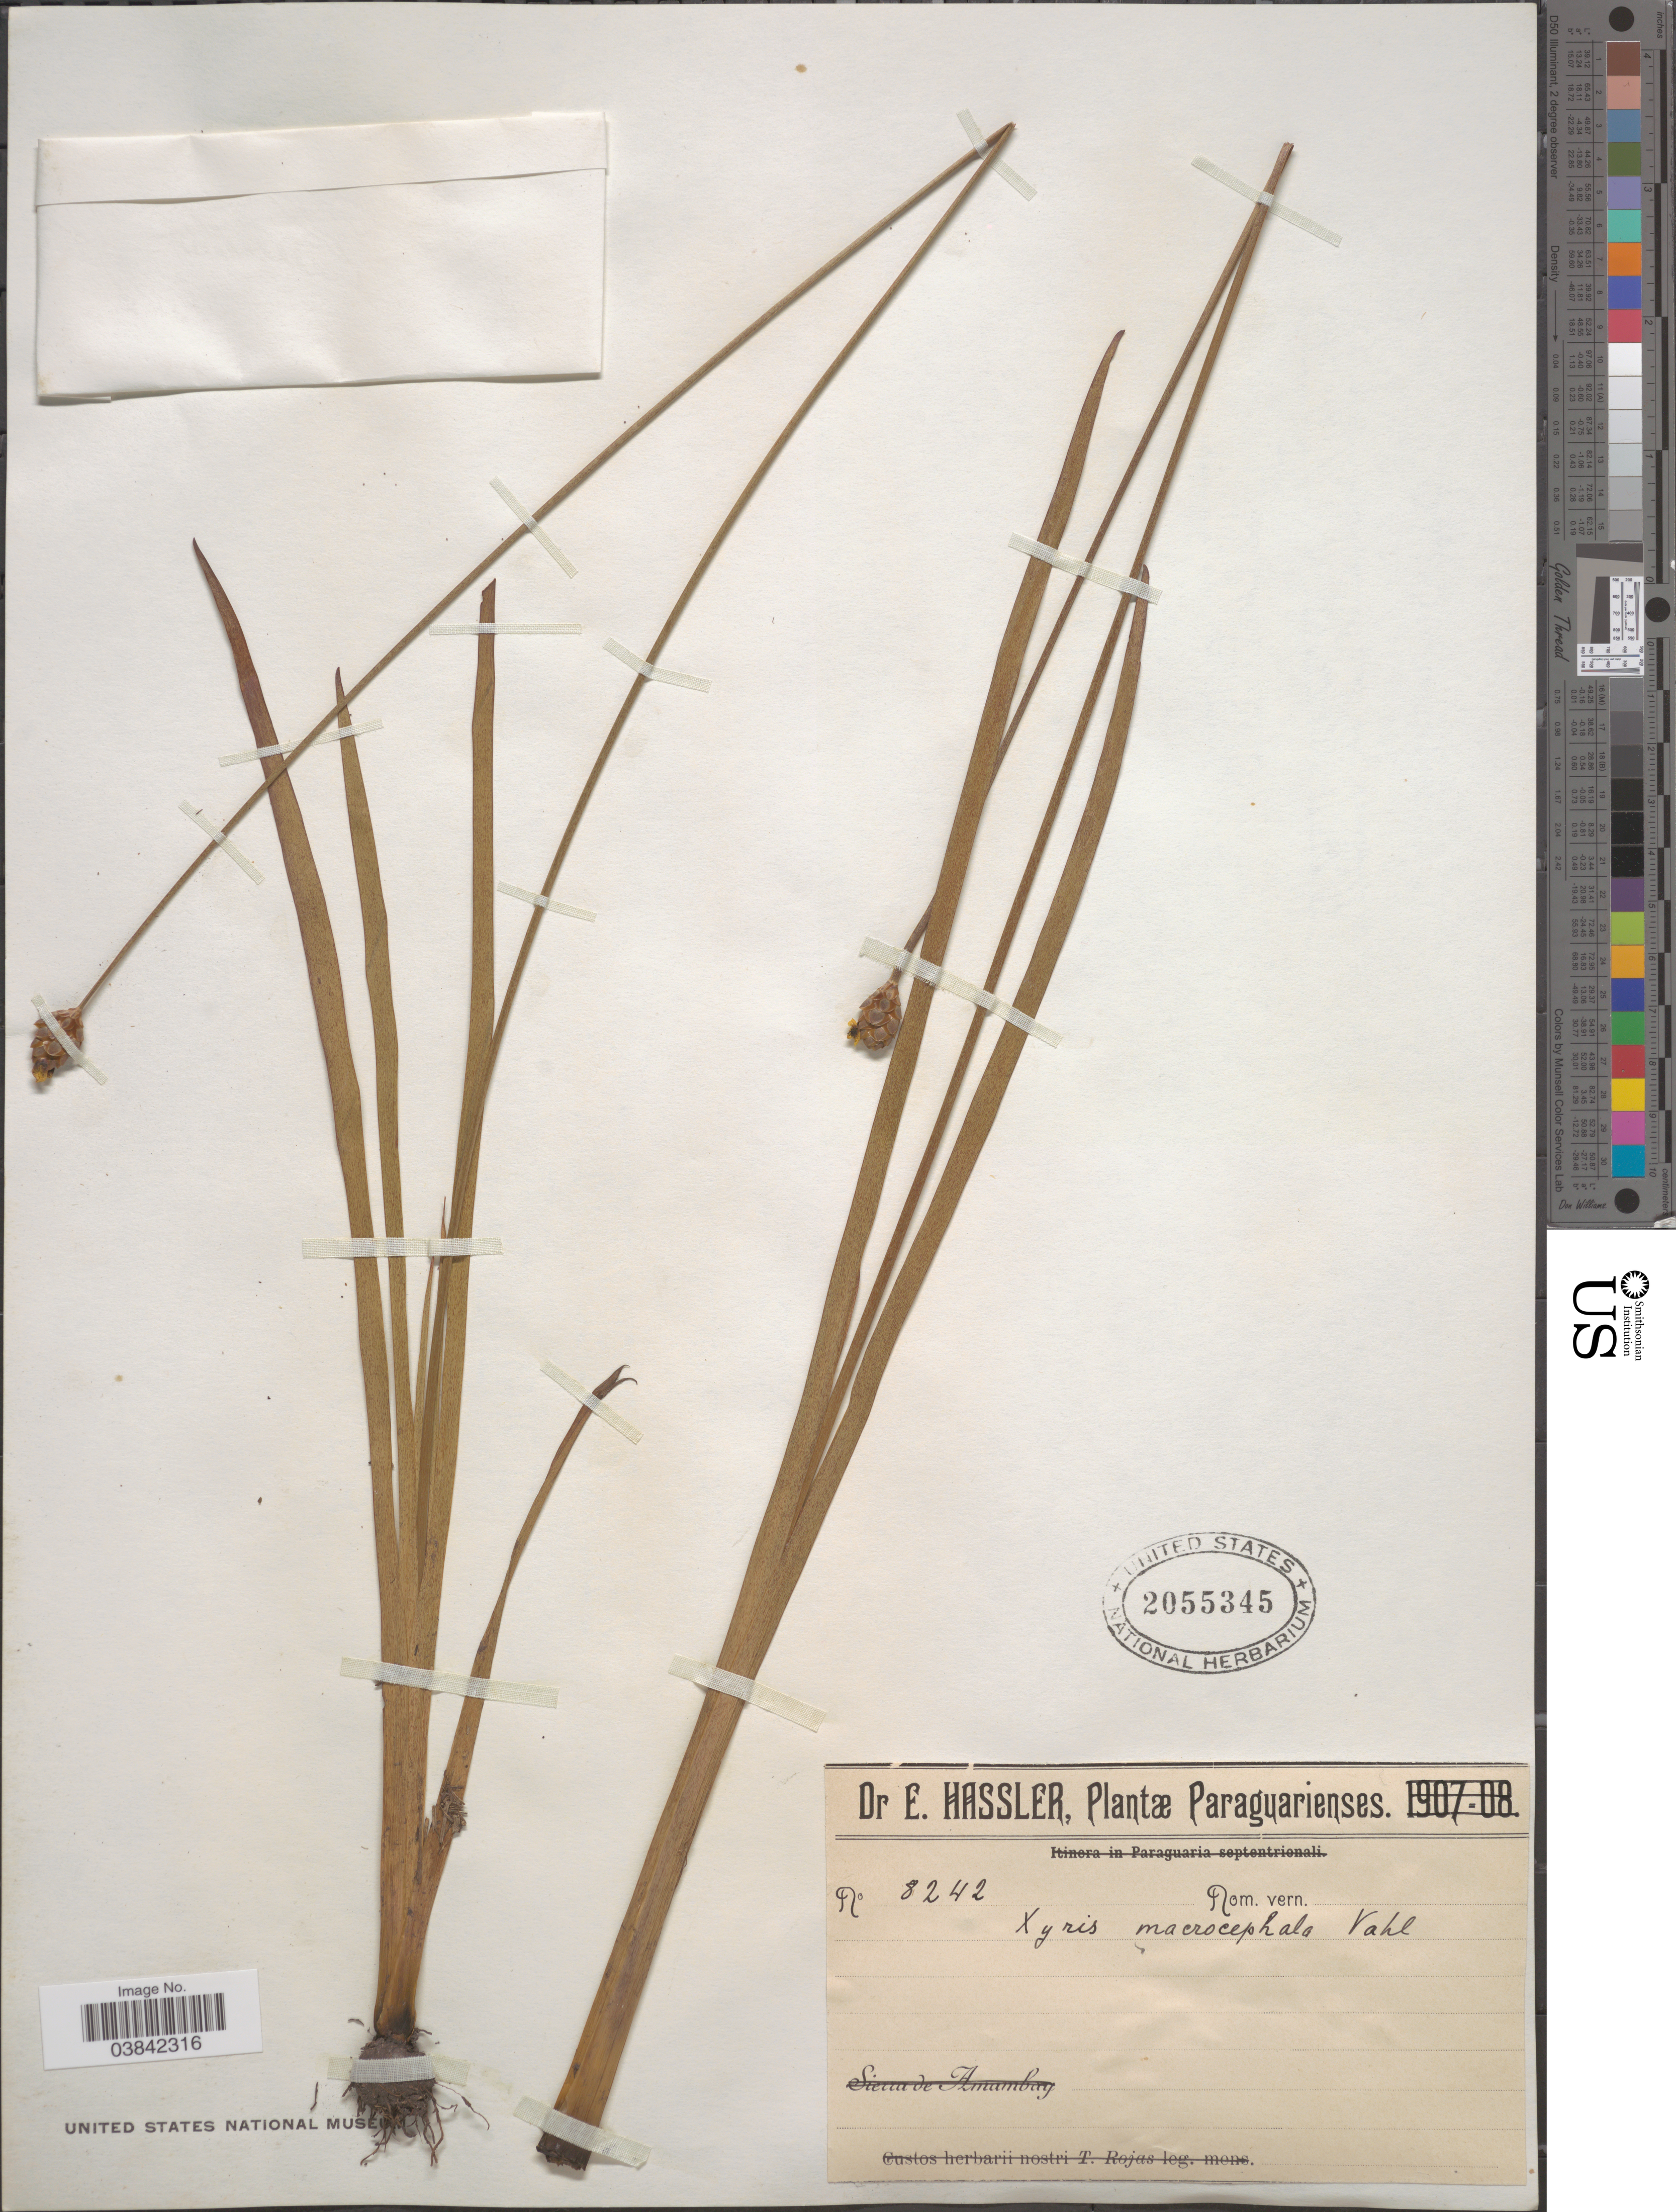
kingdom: Plantae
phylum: Tracheophyta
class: Liliopsida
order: Poales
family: Xyridaceae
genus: Xyris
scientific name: Xyris laxifolia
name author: Mart.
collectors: E. Hassler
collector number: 8242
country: Paraguay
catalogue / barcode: US 2055345